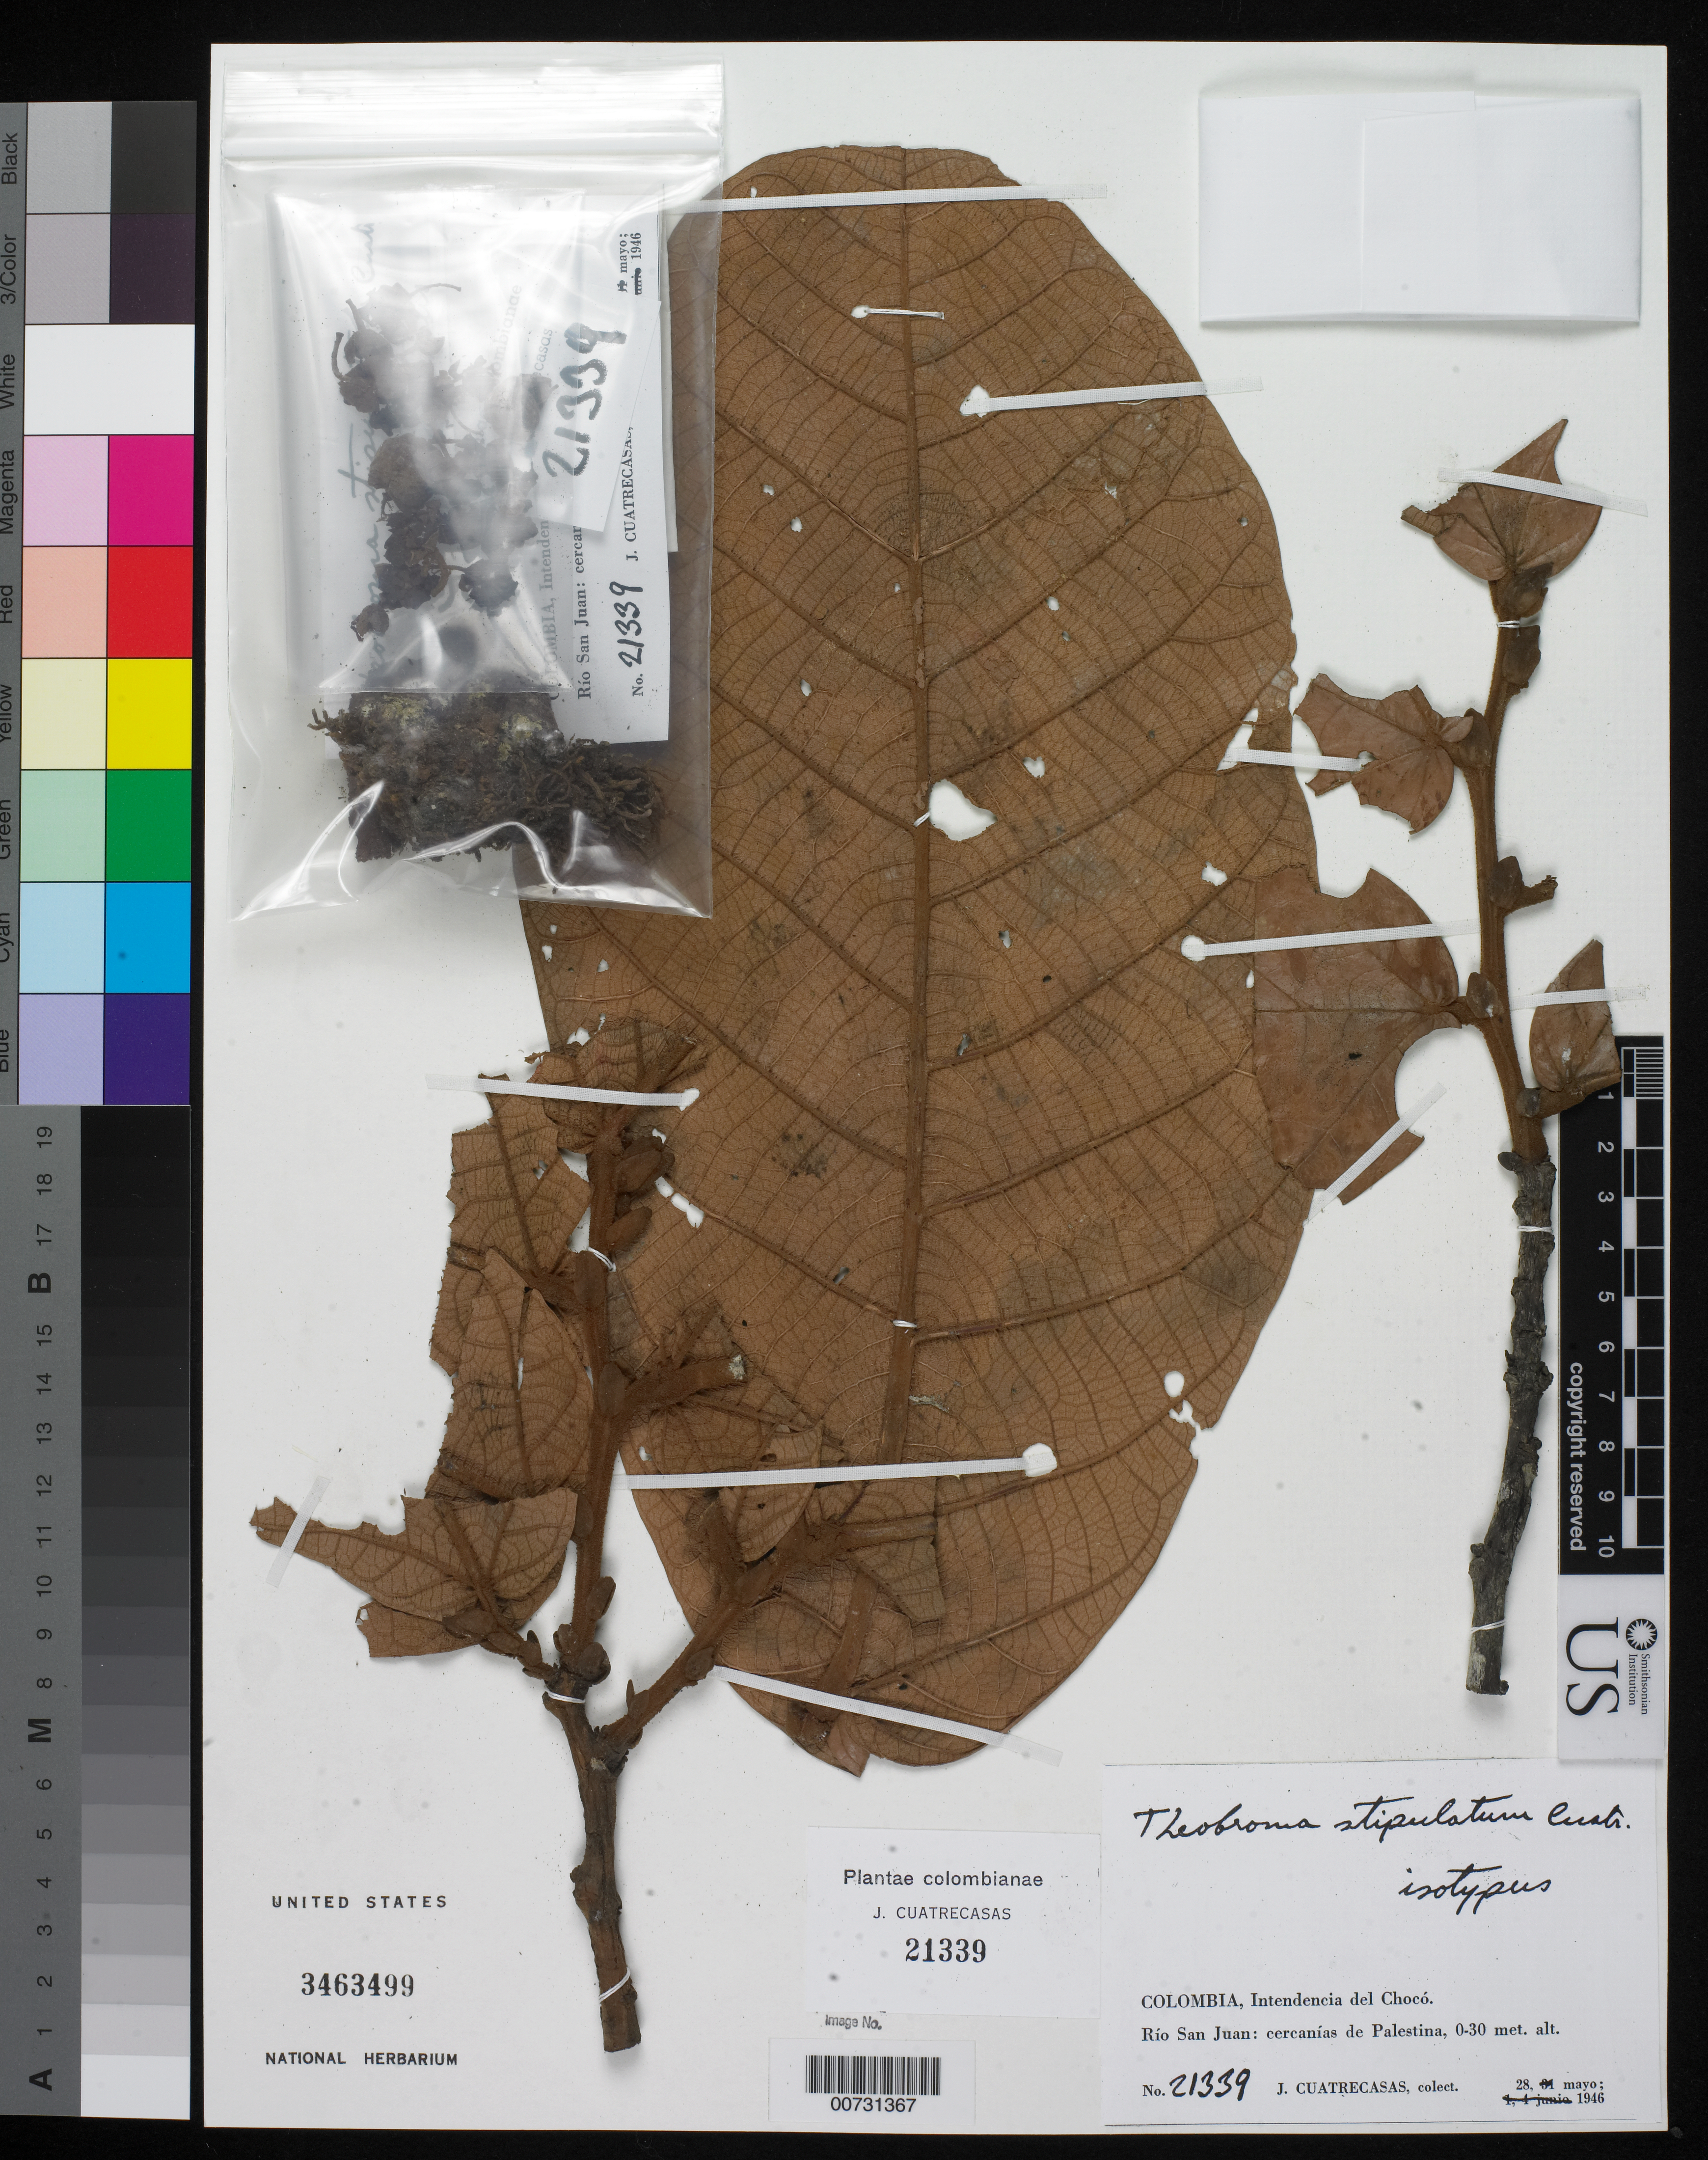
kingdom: Plantae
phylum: Tracheophyta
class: Magnoliopsida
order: Malvales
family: Malvaceae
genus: Theobroma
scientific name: Theobroma stipulatum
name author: Cuatrec.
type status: Isotype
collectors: J. Cuatrecasas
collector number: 21339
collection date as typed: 28 May 1946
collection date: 1946-05-28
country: Colombia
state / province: Chocó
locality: Río San Juan: cercanías de Palestina.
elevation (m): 0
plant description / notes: Holotype at F.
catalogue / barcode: US 3463499